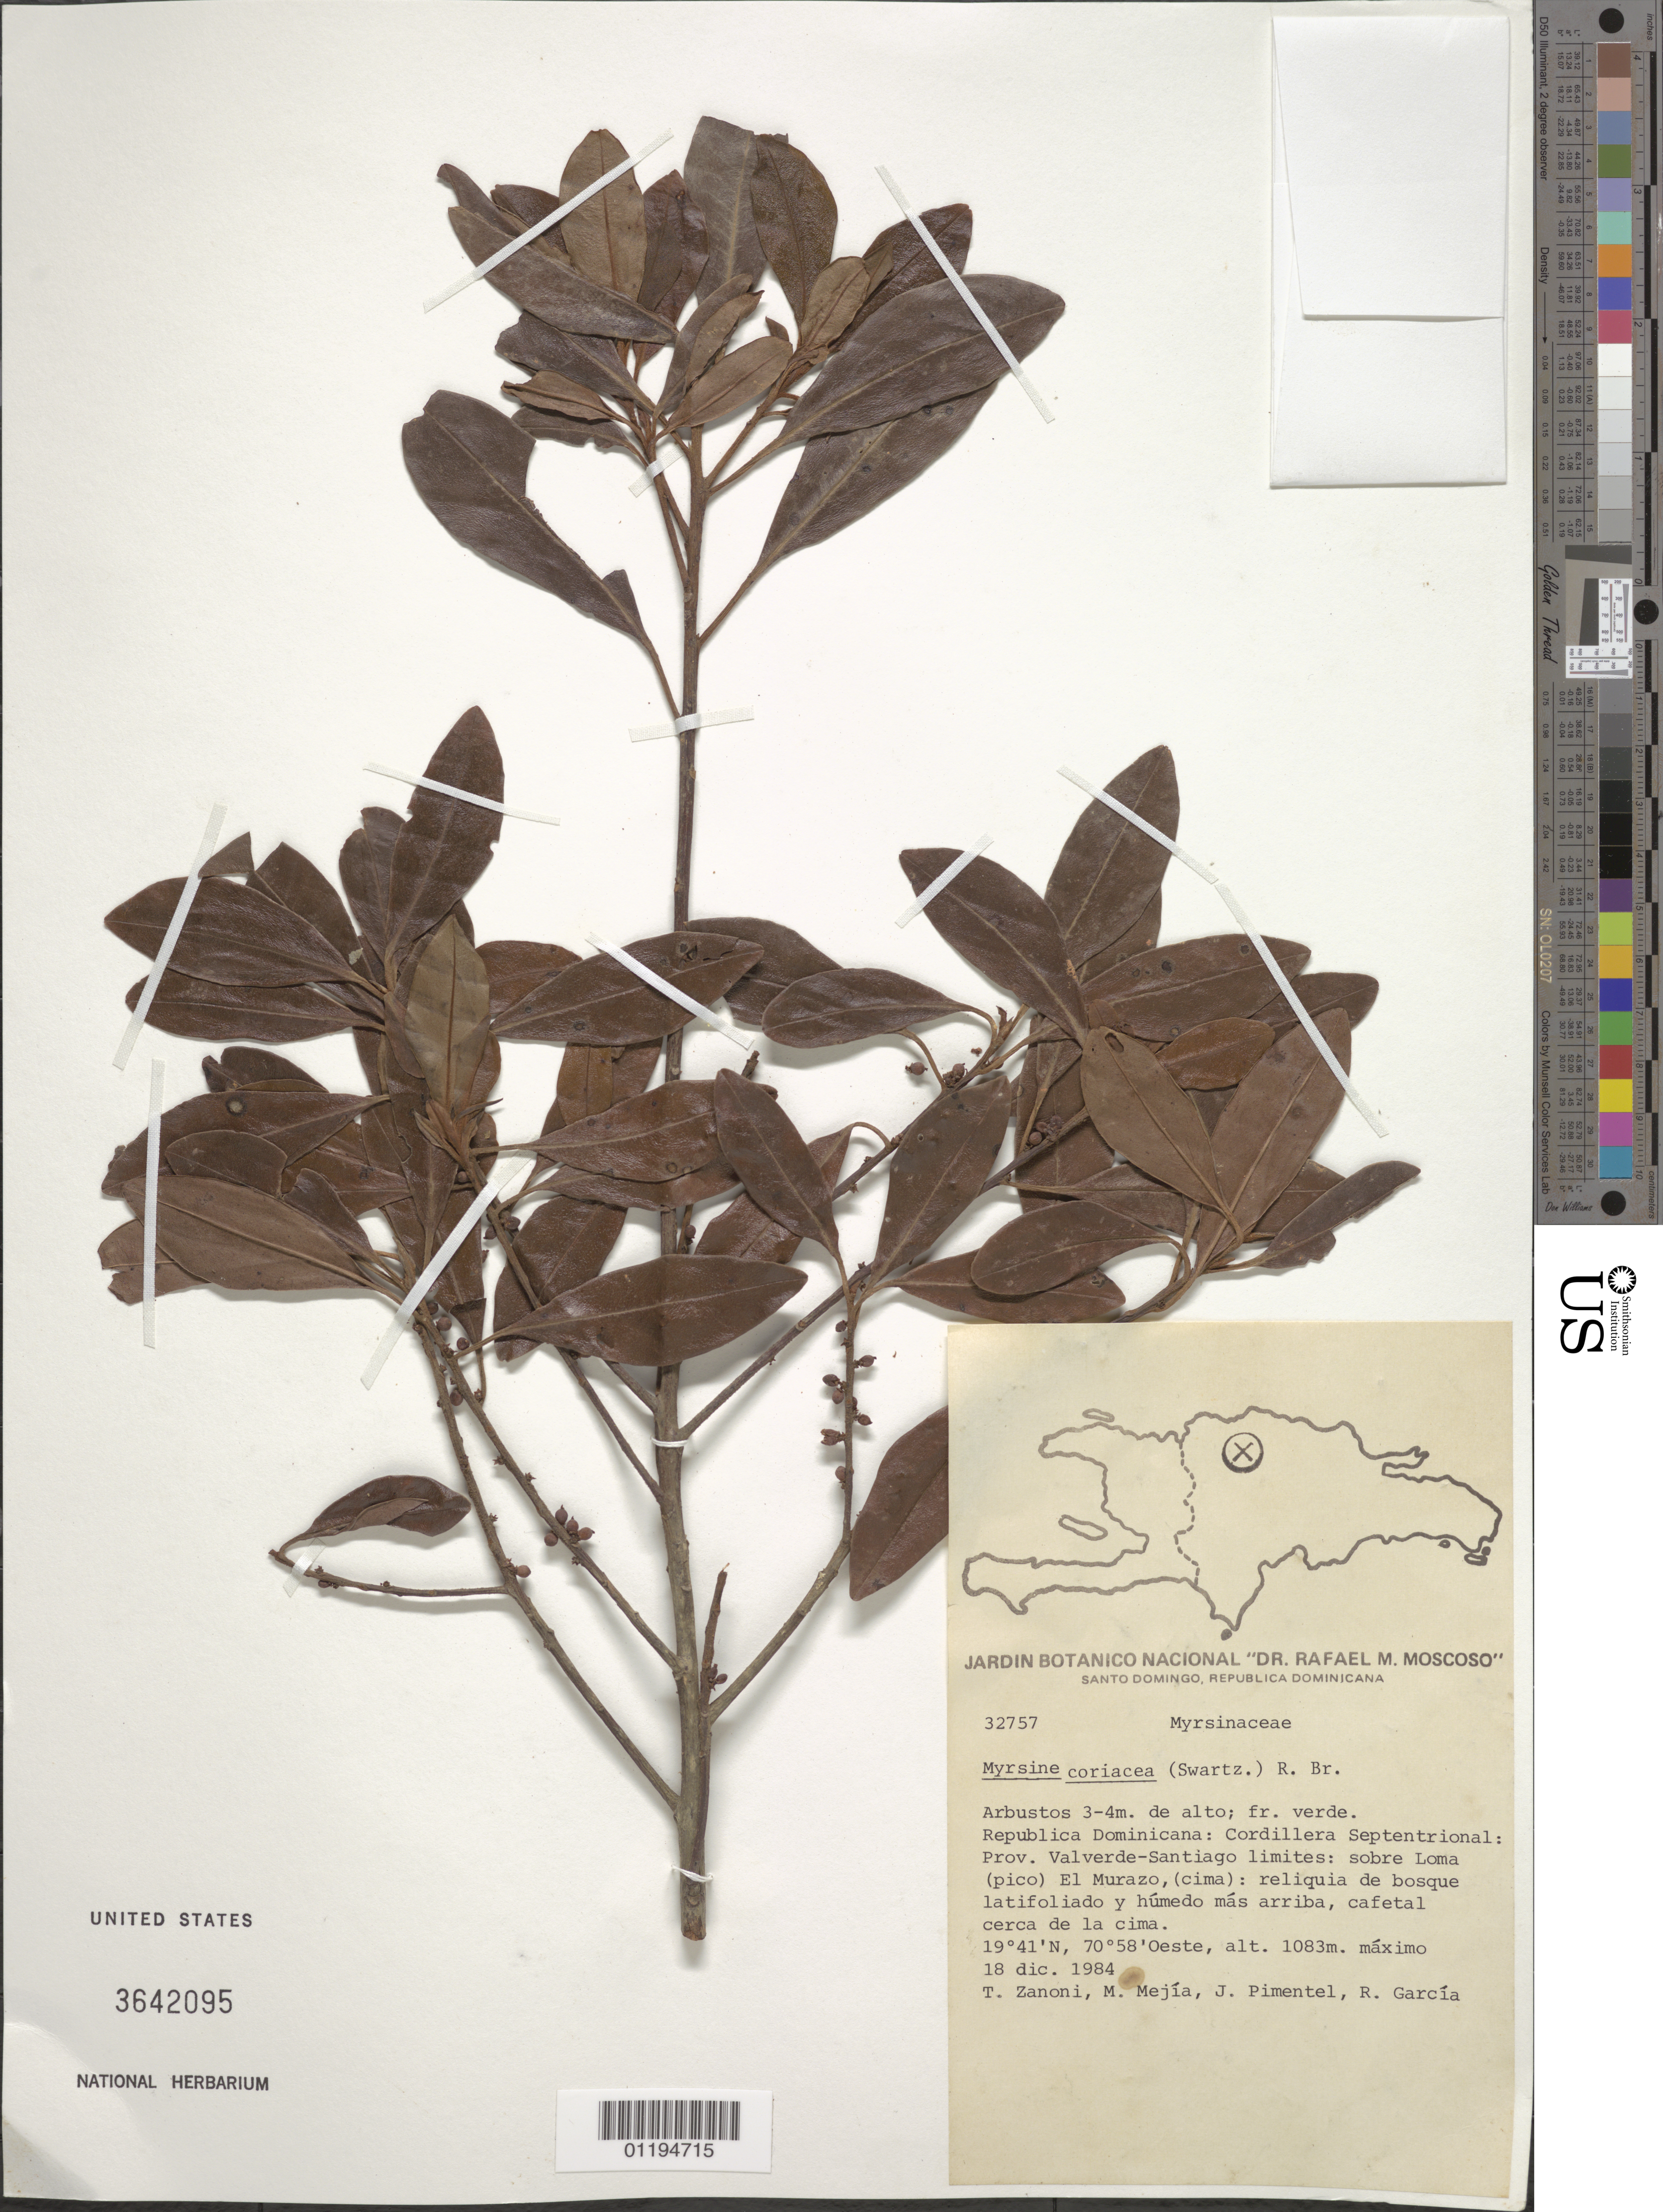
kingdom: Plantae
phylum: Tracheophyta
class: Magnoliopsida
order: Ericales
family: Primulaceae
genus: Myrsine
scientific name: Myrsine coriacea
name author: (Sw.) R. Br. ex Roem. & Schult.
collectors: T. A. Zanoni, M. Mejia, J. Pimental & R. Garcia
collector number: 32757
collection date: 1984-12-18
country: Dominican Republic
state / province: Santiago / Valverde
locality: about Loma El Murazo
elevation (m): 1083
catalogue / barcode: US 3642095